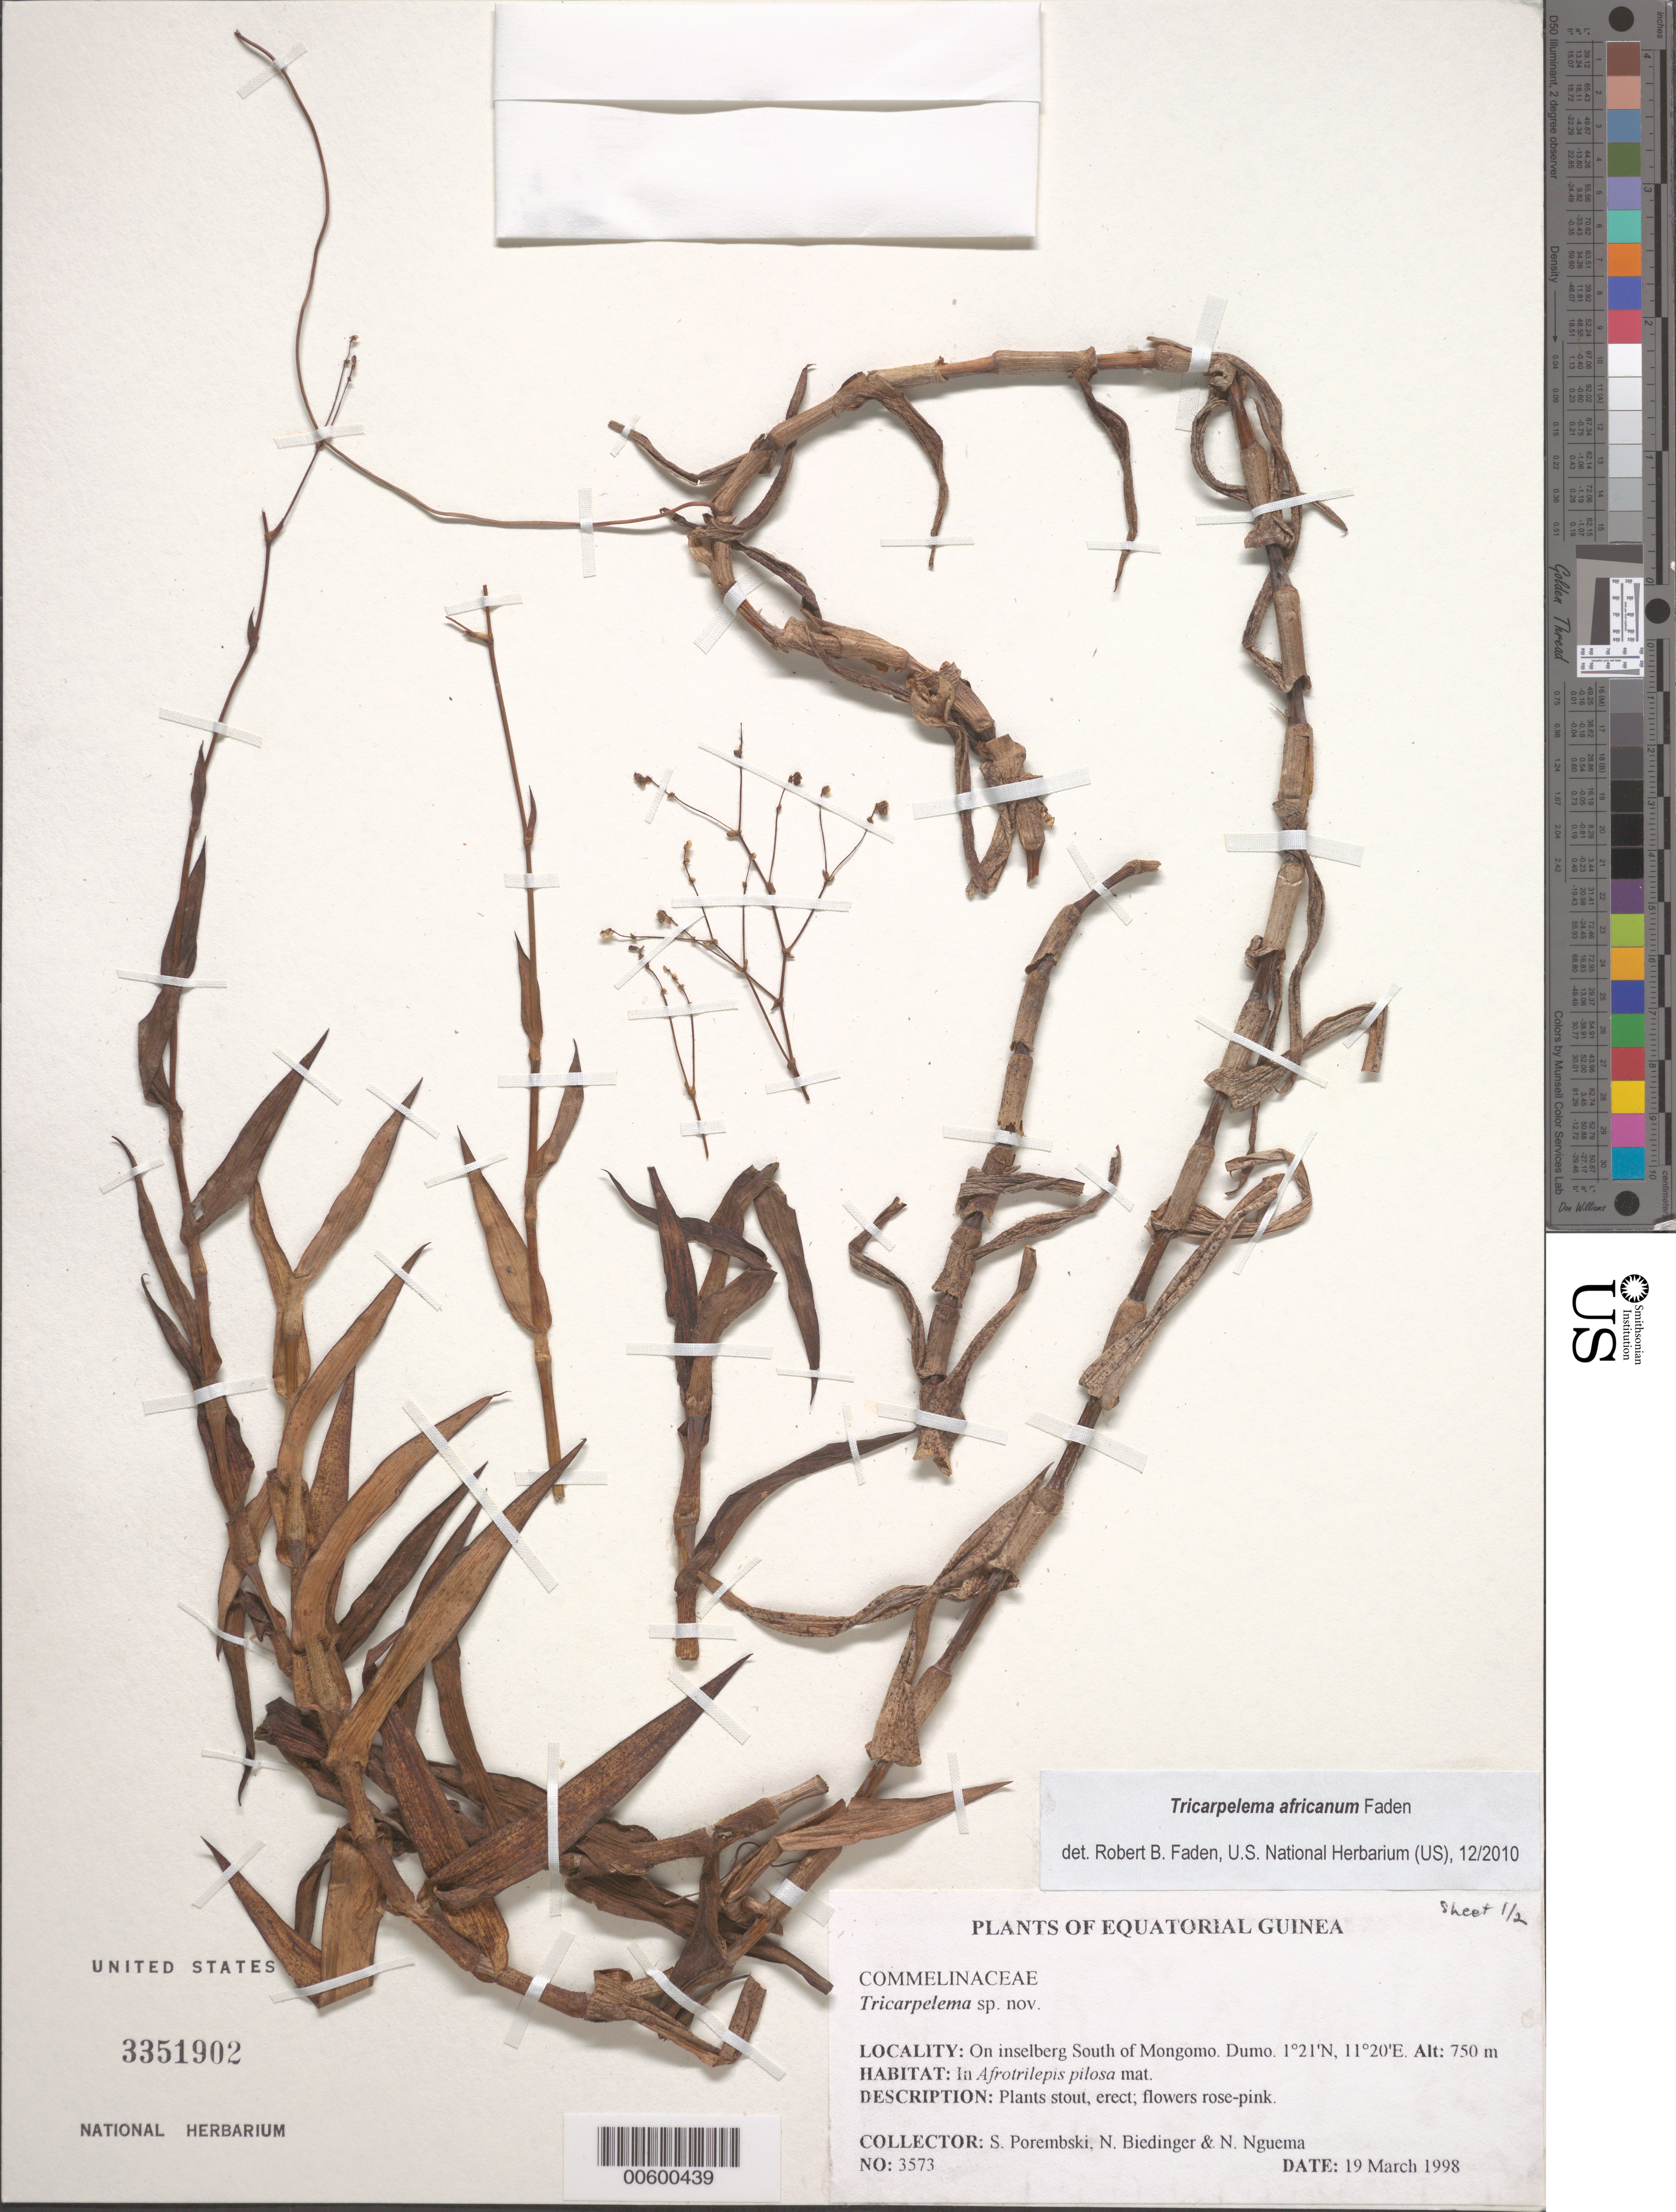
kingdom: Plantae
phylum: Tracheophyta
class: Liliopsida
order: Commelinales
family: Commelinaceae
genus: Tricarpelema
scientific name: Tricarpelema africanum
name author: Faden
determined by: Faden, Robert B., (US), Smithsonian Institution - National Museum of Natural History (UNITED STATES)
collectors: S. Porembski, N. Biedinger & N. Nguema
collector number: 3573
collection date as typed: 19 Mar 1998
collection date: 1998-03-19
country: Equatorial Guinea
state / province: Wele-Nzas (?)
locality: On Inselberg S of Mongomo, Dumo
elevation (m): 750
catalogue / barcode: US 3351902